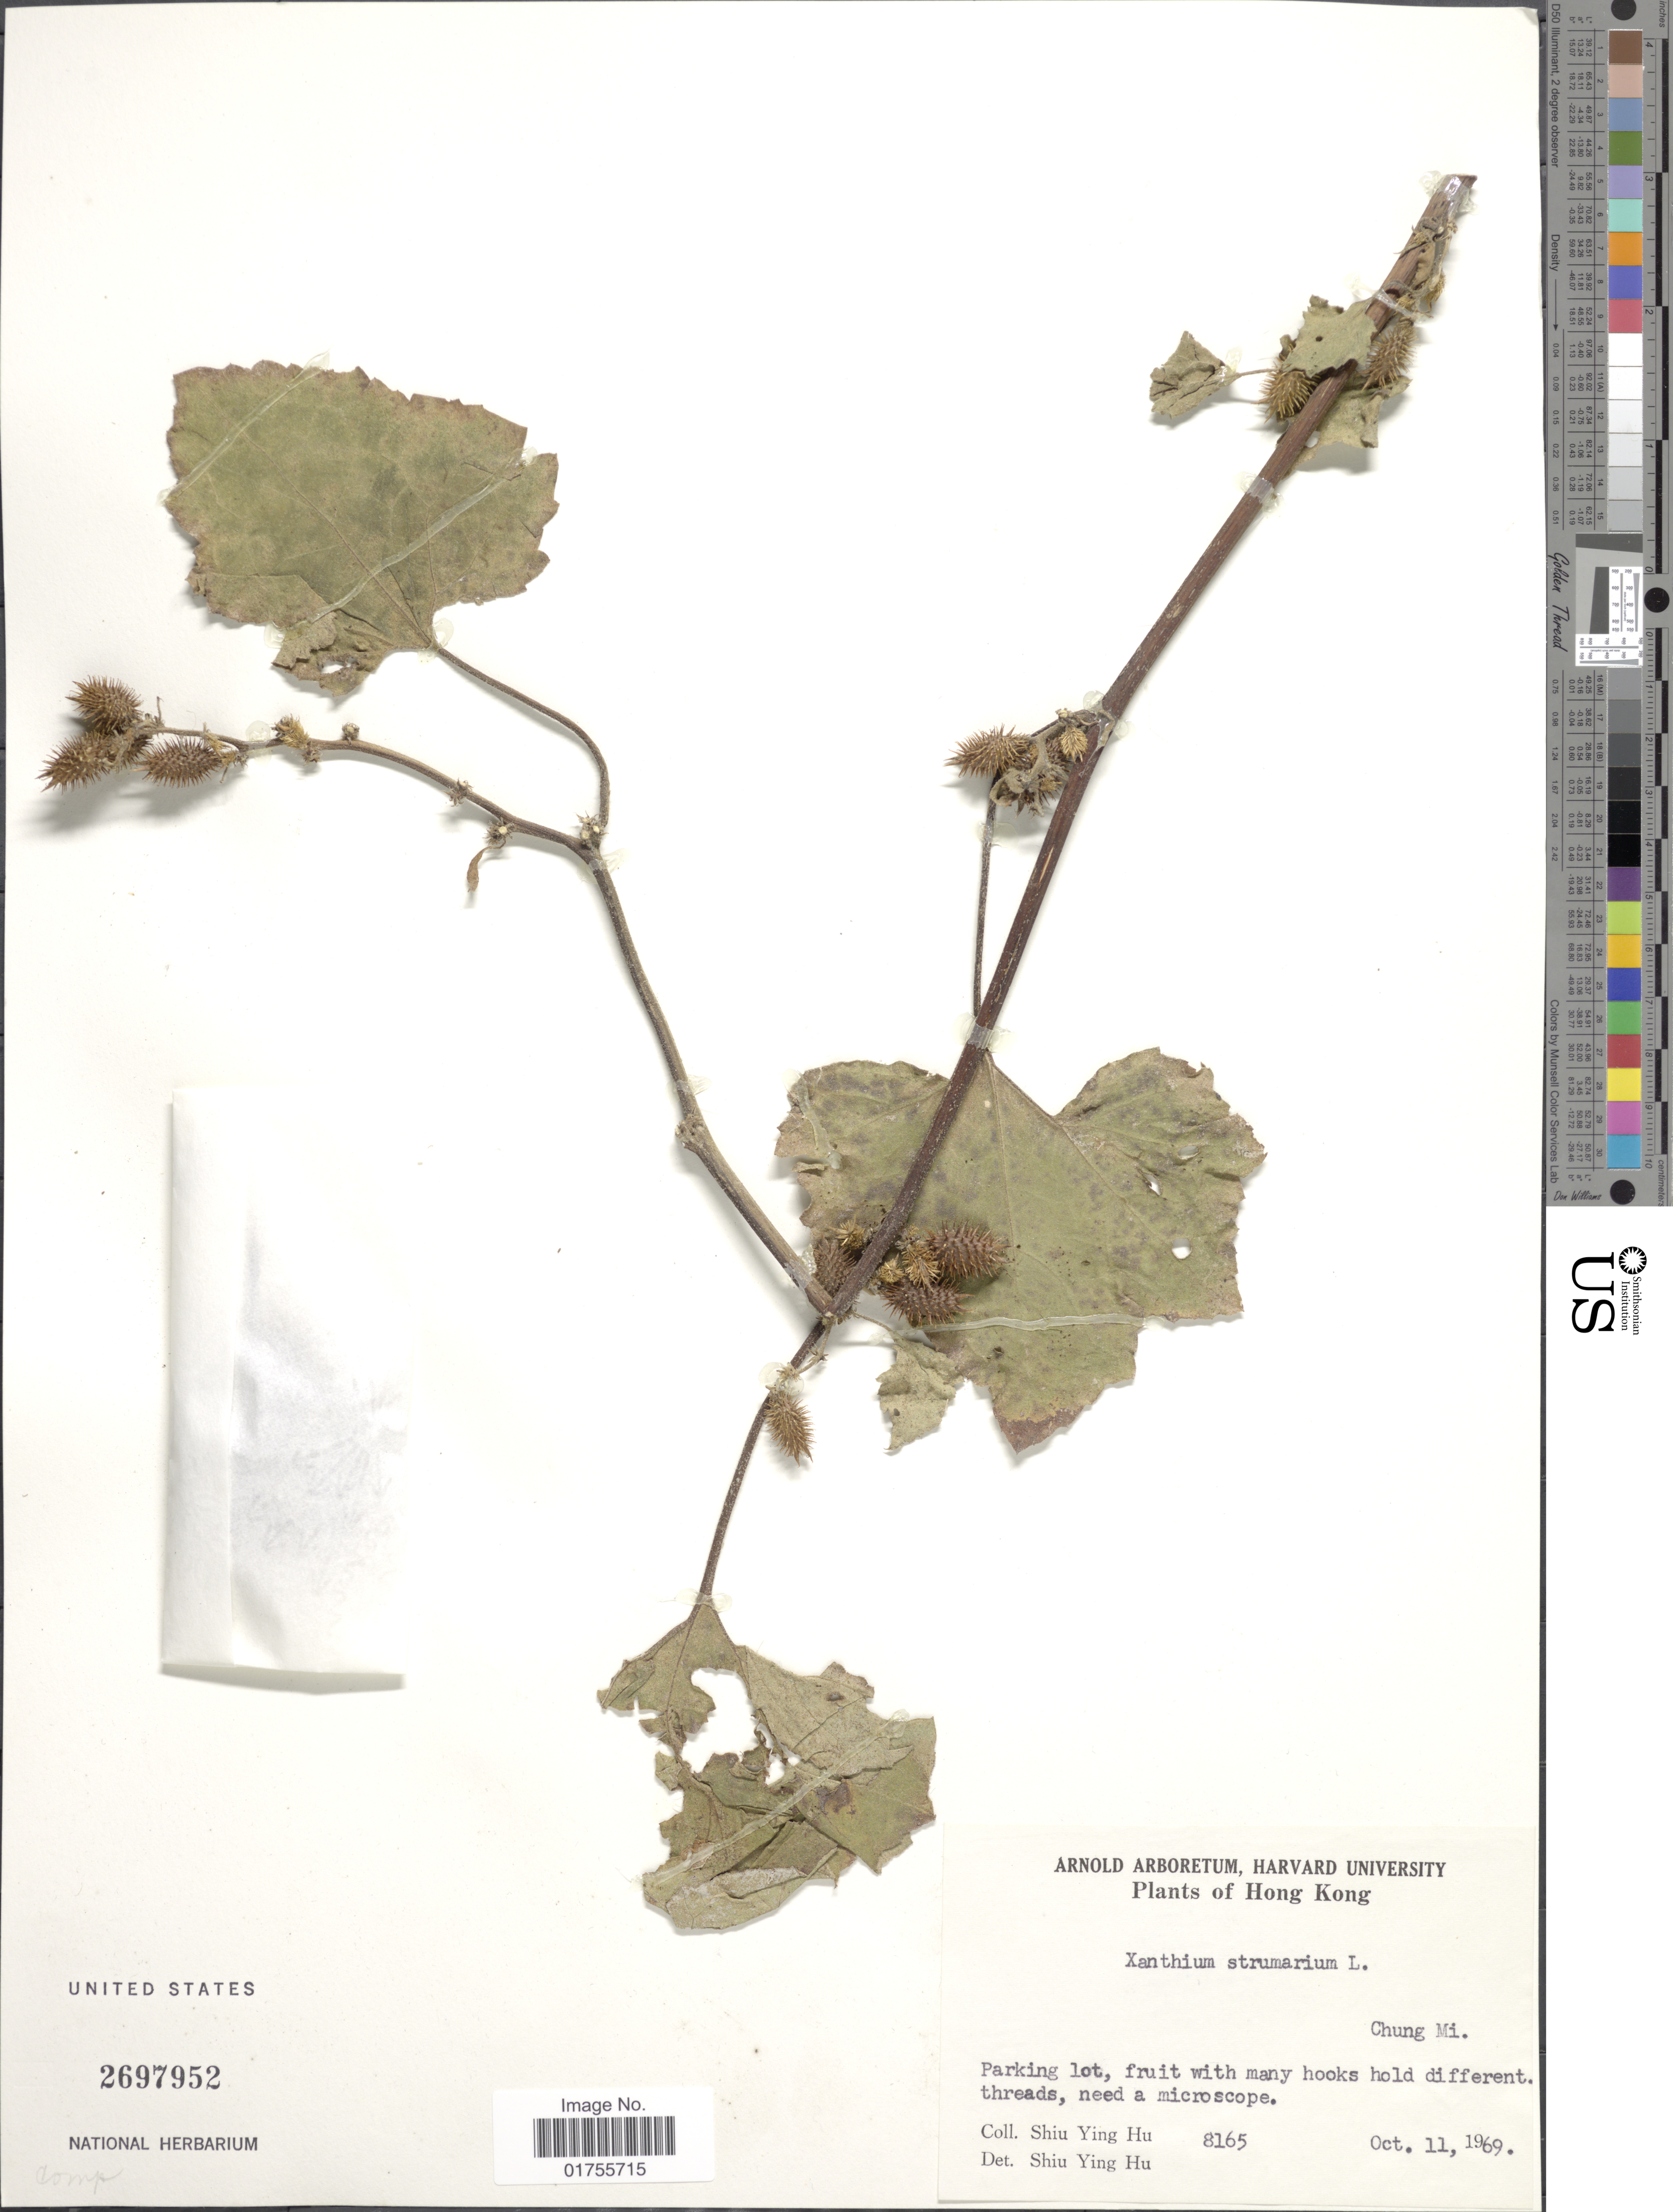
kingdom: Plantae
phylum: Tracheophyta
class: Magnoliopsida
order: Asterales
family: Asteraceae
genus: Xanthium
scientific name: Xanthium strumarium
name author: L.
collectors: S. Y. Hu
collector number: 8165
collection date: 1969-10-11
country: China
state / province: Hong Kong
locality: Chung Mi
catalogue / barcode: US 2697952